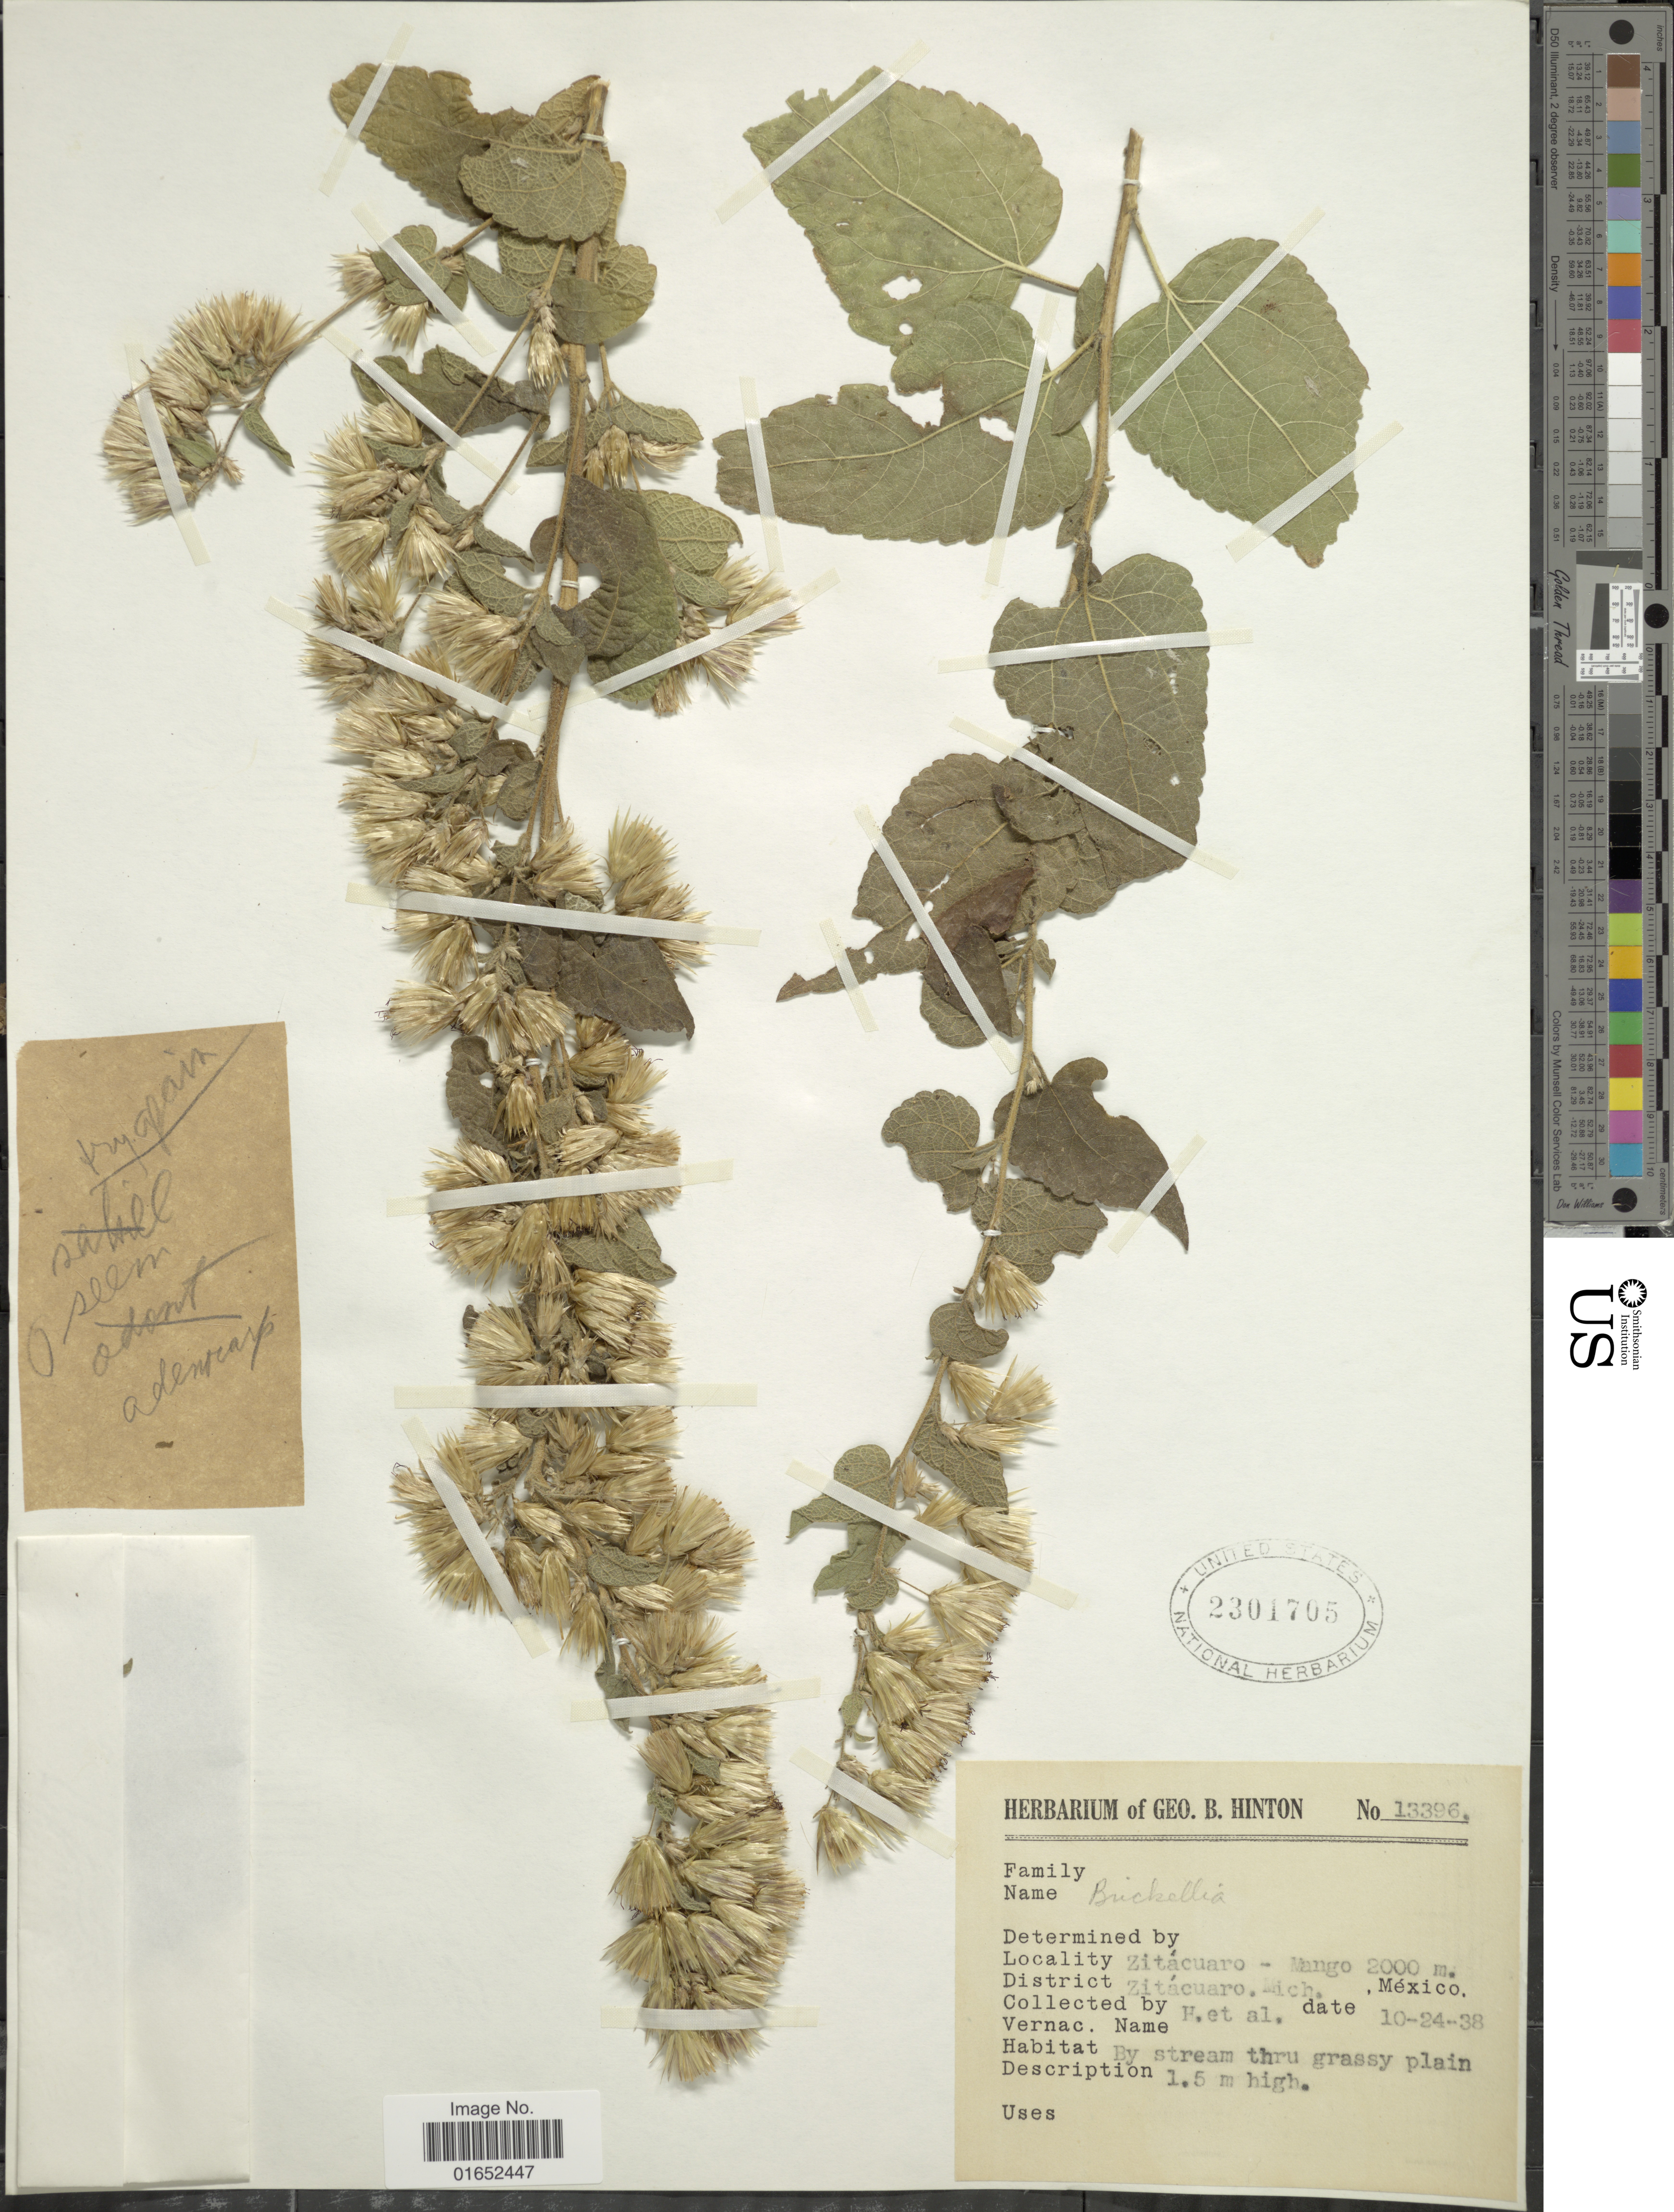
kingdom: Plantae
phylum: Tracheophyta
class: Magnoliopsida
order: Asterales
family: Asteraceae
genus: Brickellia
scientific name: Brickellia sp.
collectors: G. B. Hinton & et al.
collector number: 13396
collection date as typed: Transcribed d/m/y: 24/10/38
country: Mexico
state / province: Michoacán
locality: Zitácuaro - Mango District Zitácuaro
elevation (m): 2000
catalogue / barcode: US 2301705